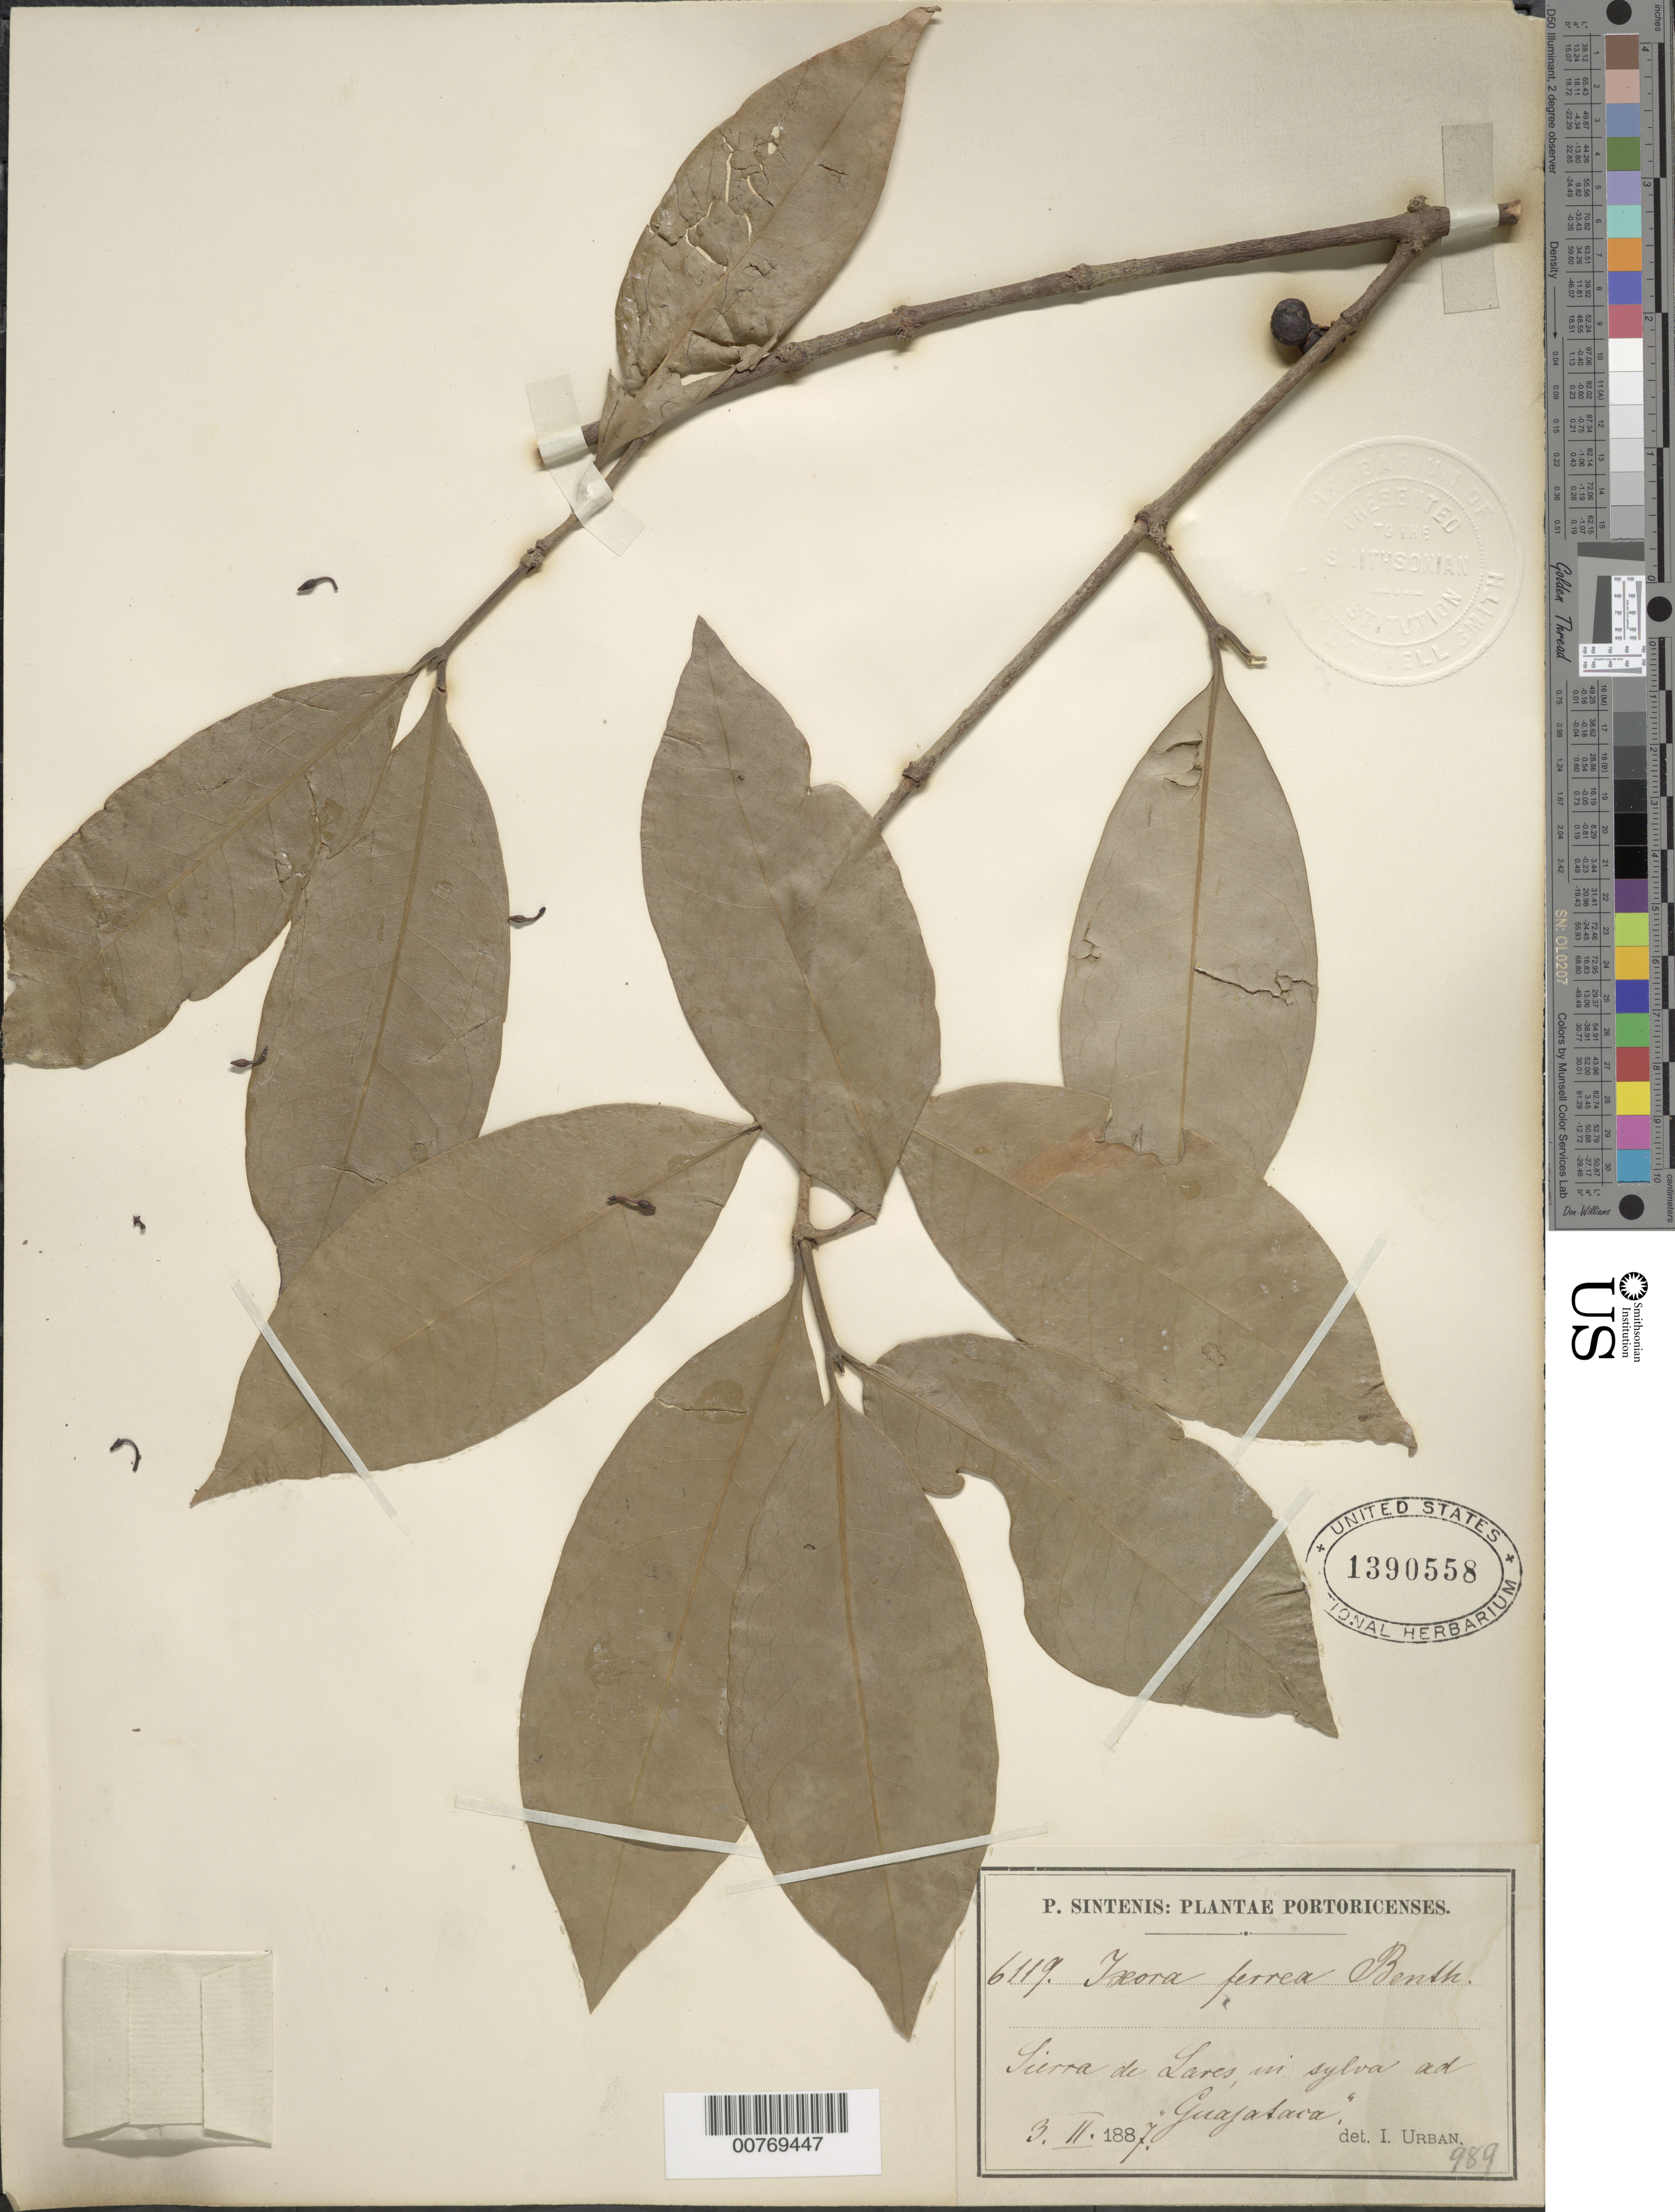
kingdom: Plantae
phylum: Tracheophyta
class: Magnoliopsida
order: Gentianales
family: Rubiaceae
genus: Ixora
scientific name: Ixora ferrea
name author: (Jacq.) Benth.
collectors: P. Sintenis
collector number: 6119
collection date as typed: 03 Feb 1887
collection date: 1887-02-03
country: Puerto Rico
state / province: Lares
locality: Sierra de Lares, in sylva ad "Guajadaca"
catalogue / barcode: US 1390558